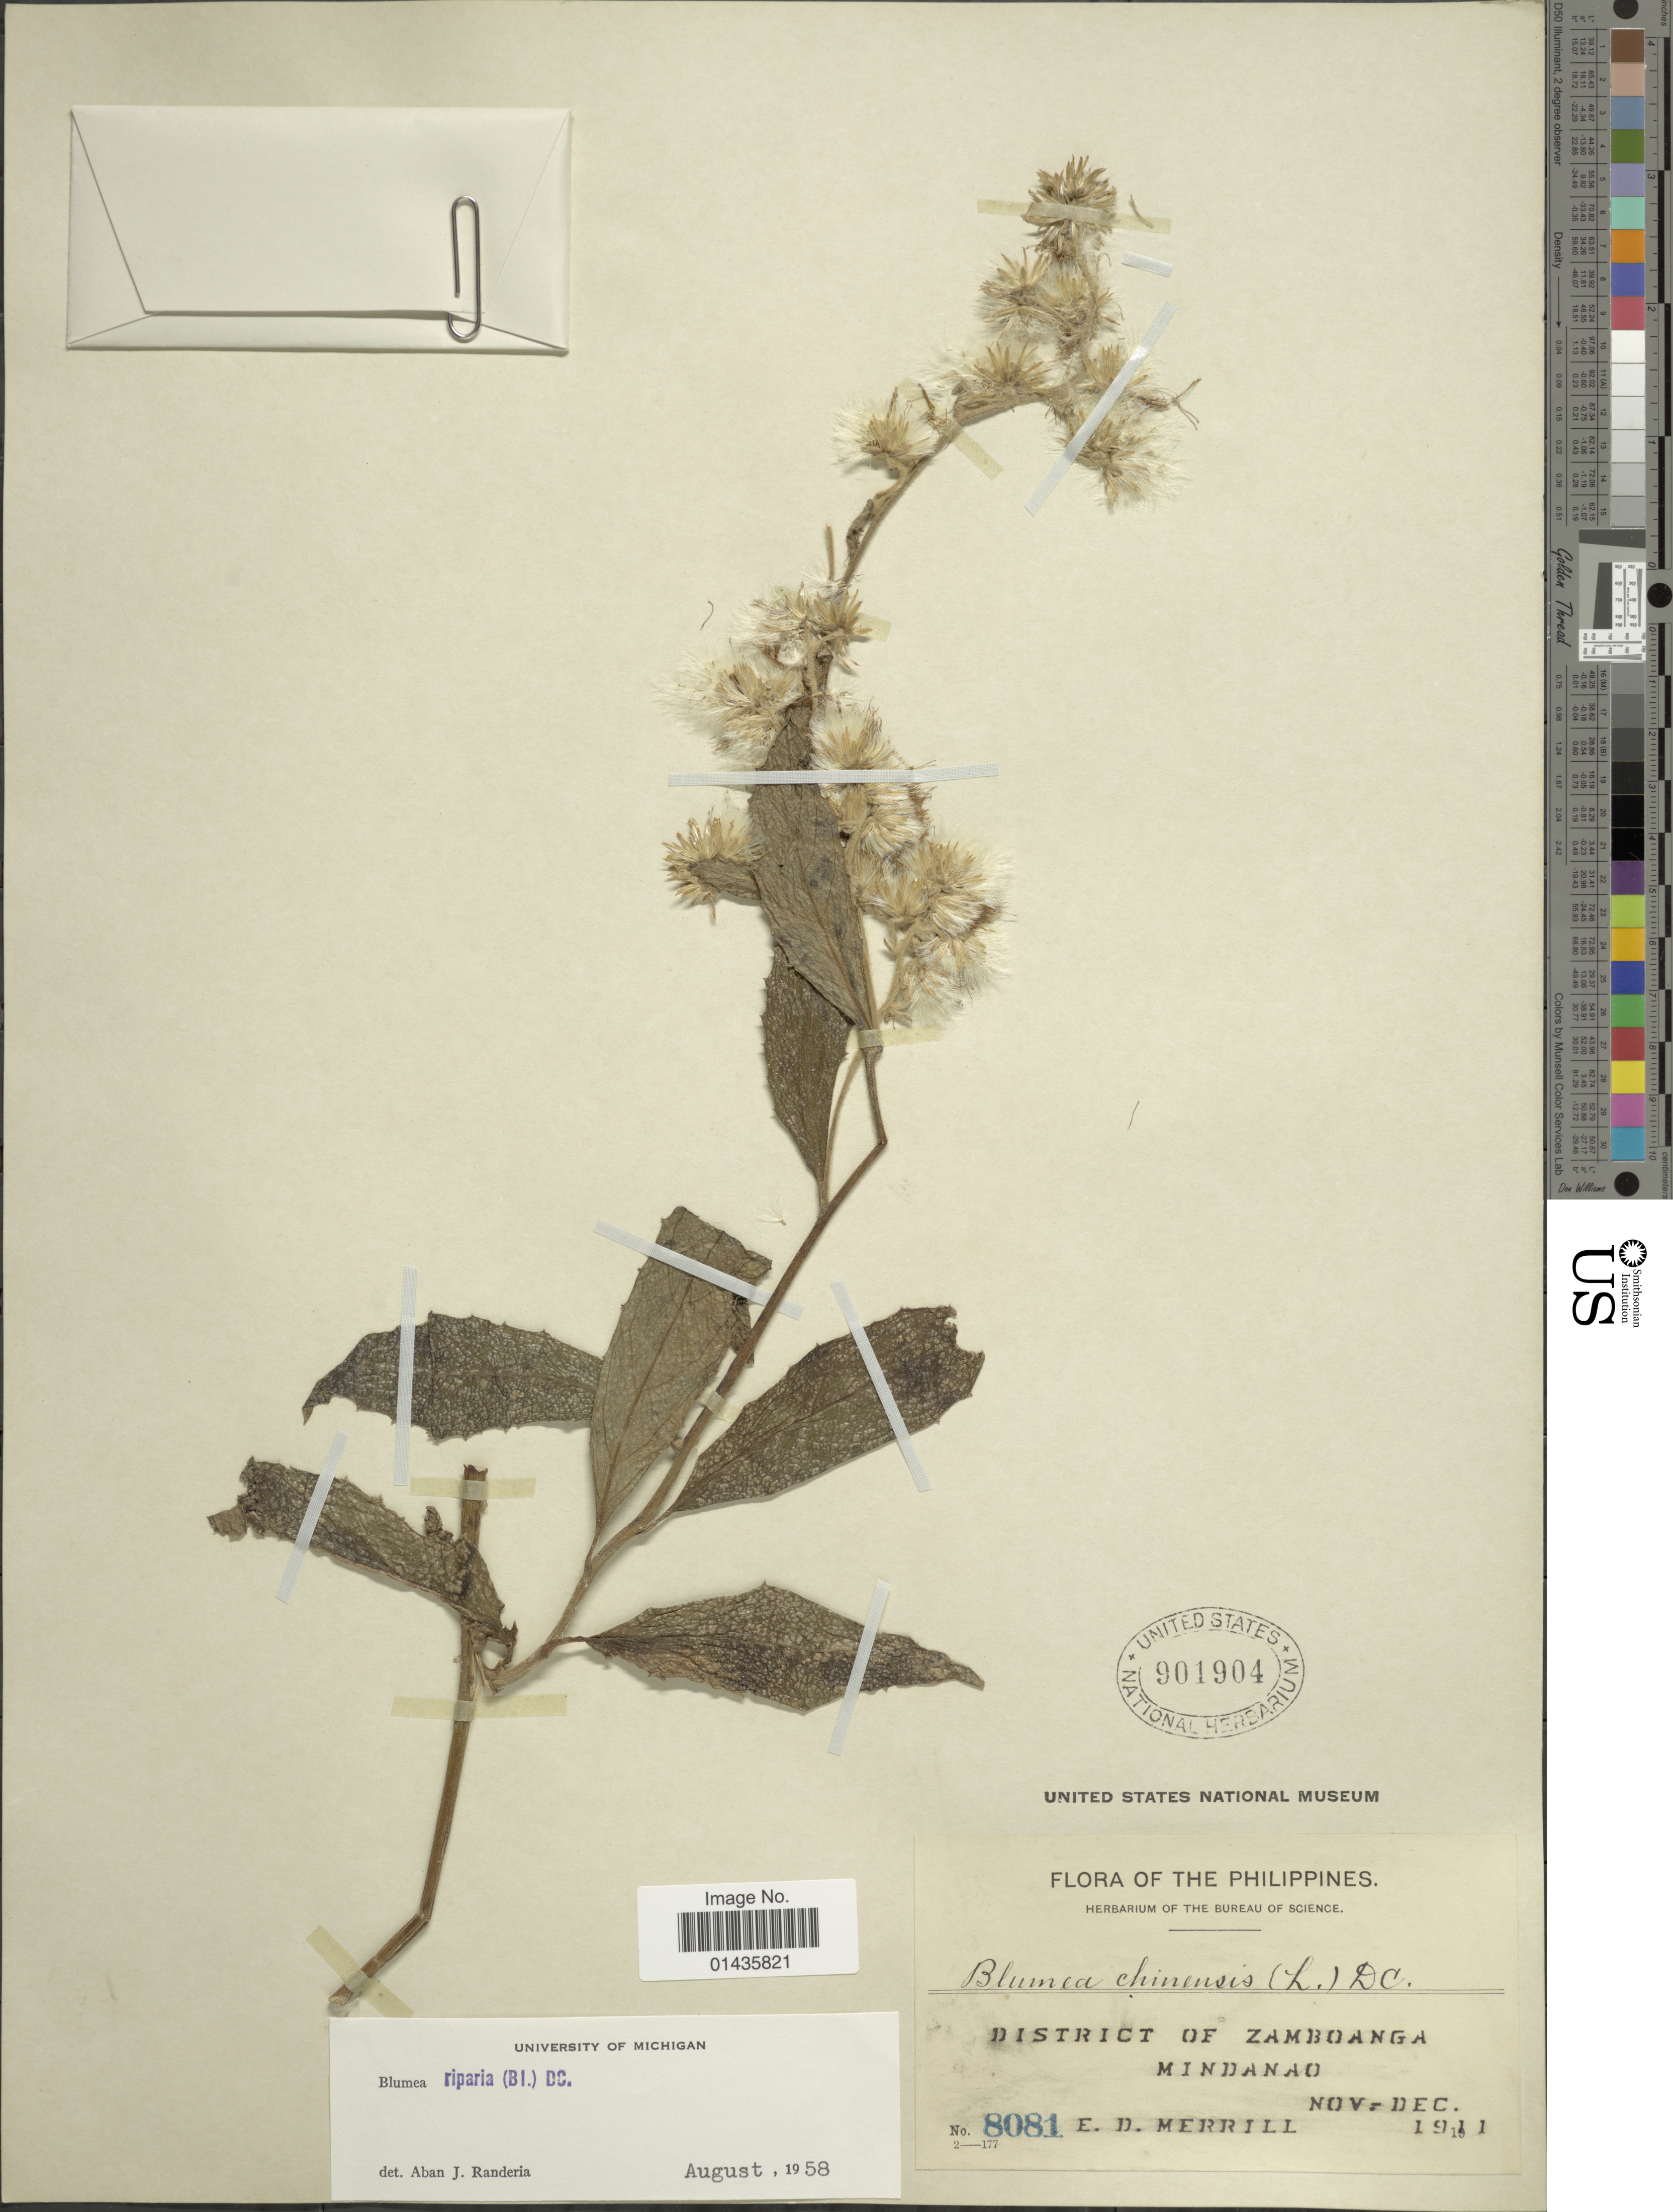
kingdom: Plantae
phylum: Tracheophyta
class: Magnoliopsida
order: Asterales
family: Asteraceae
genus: Blumea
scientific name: Blumea riparia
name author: (Blume) DC.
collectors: E. D. Merrill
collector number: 8081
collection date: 1911-11/1911-12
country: Philippines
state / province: Zamboanga Peninsula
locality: District of Zamboanga, Mindanao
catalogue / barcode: US 901904